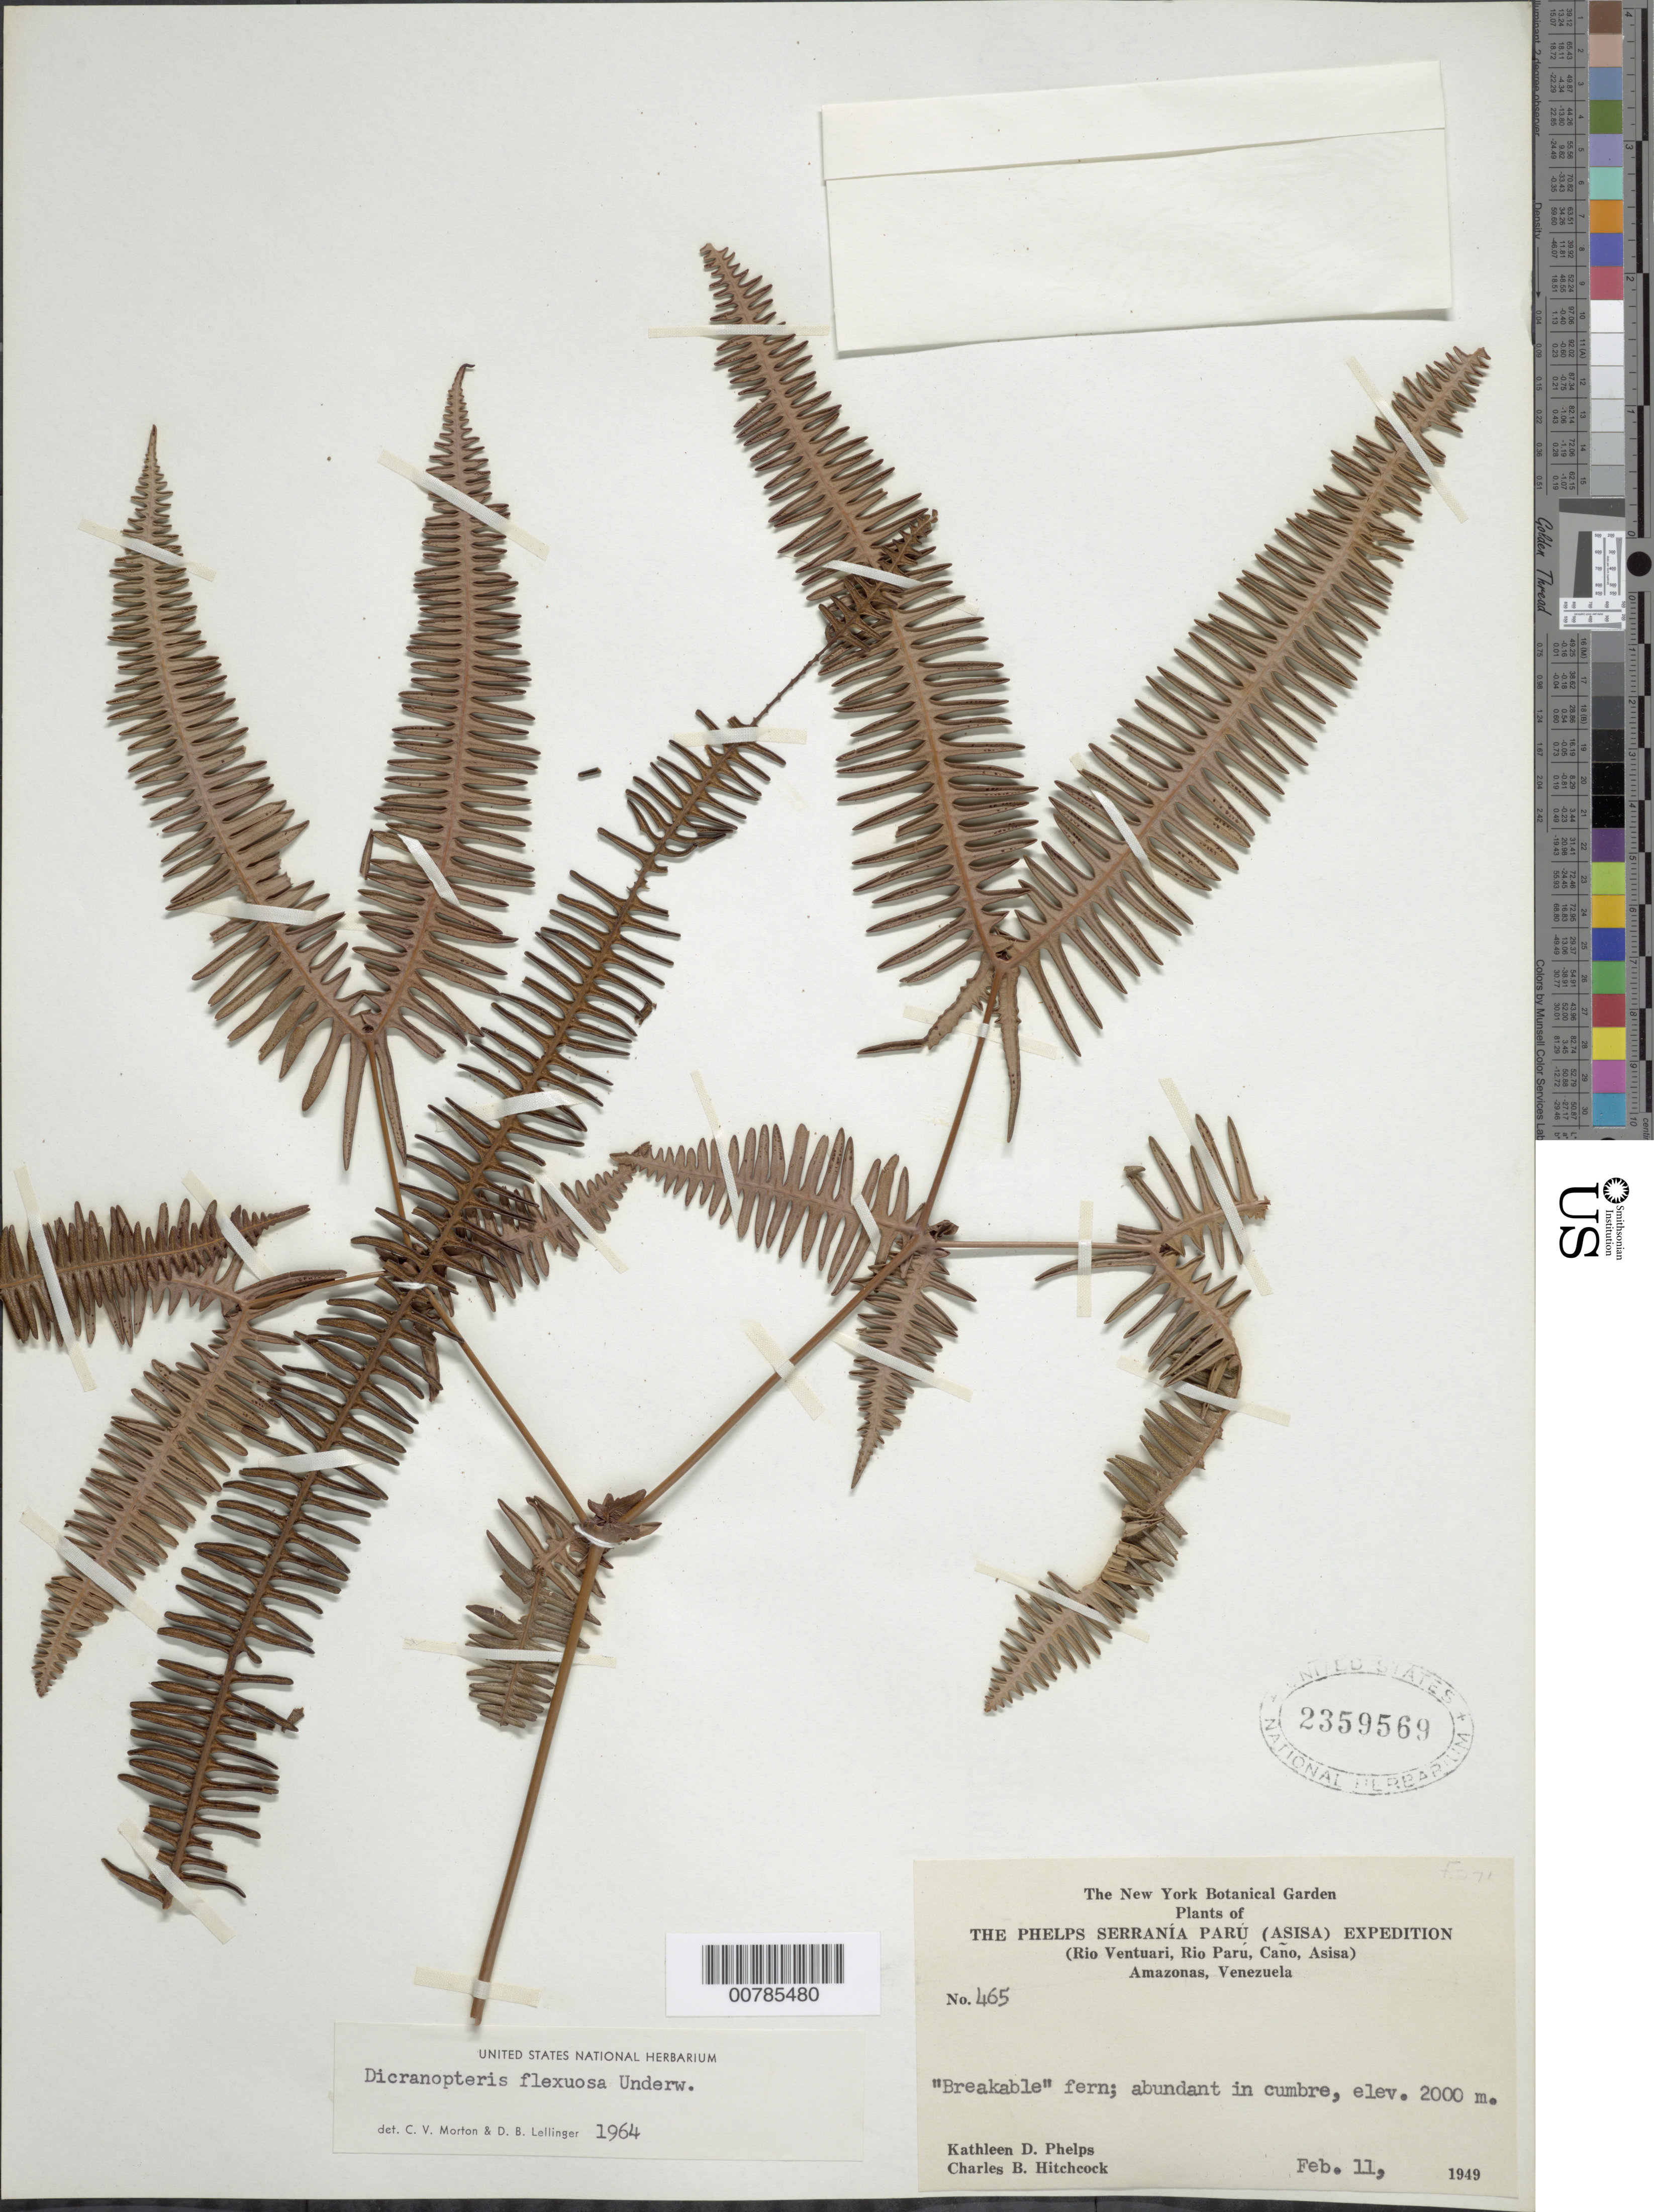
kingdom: Plantae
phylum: Tracheophyta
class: Polypodiopsida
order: Gleicheniales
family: Gleicheniaceae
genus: Dicranopteris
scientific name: Dicranopteris flexuosa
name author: (Schrad.) Underw.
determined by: Morton, C. V.; Lellinger, D. B.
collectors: K. D. Phelps & C. B. Hitchcock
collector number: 465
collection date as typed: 11-Feb-49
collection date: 1949-02-11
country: Venezuela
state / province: Amazonas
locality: Serranía Parú, summit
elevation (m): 2000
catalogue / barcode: US 2359569